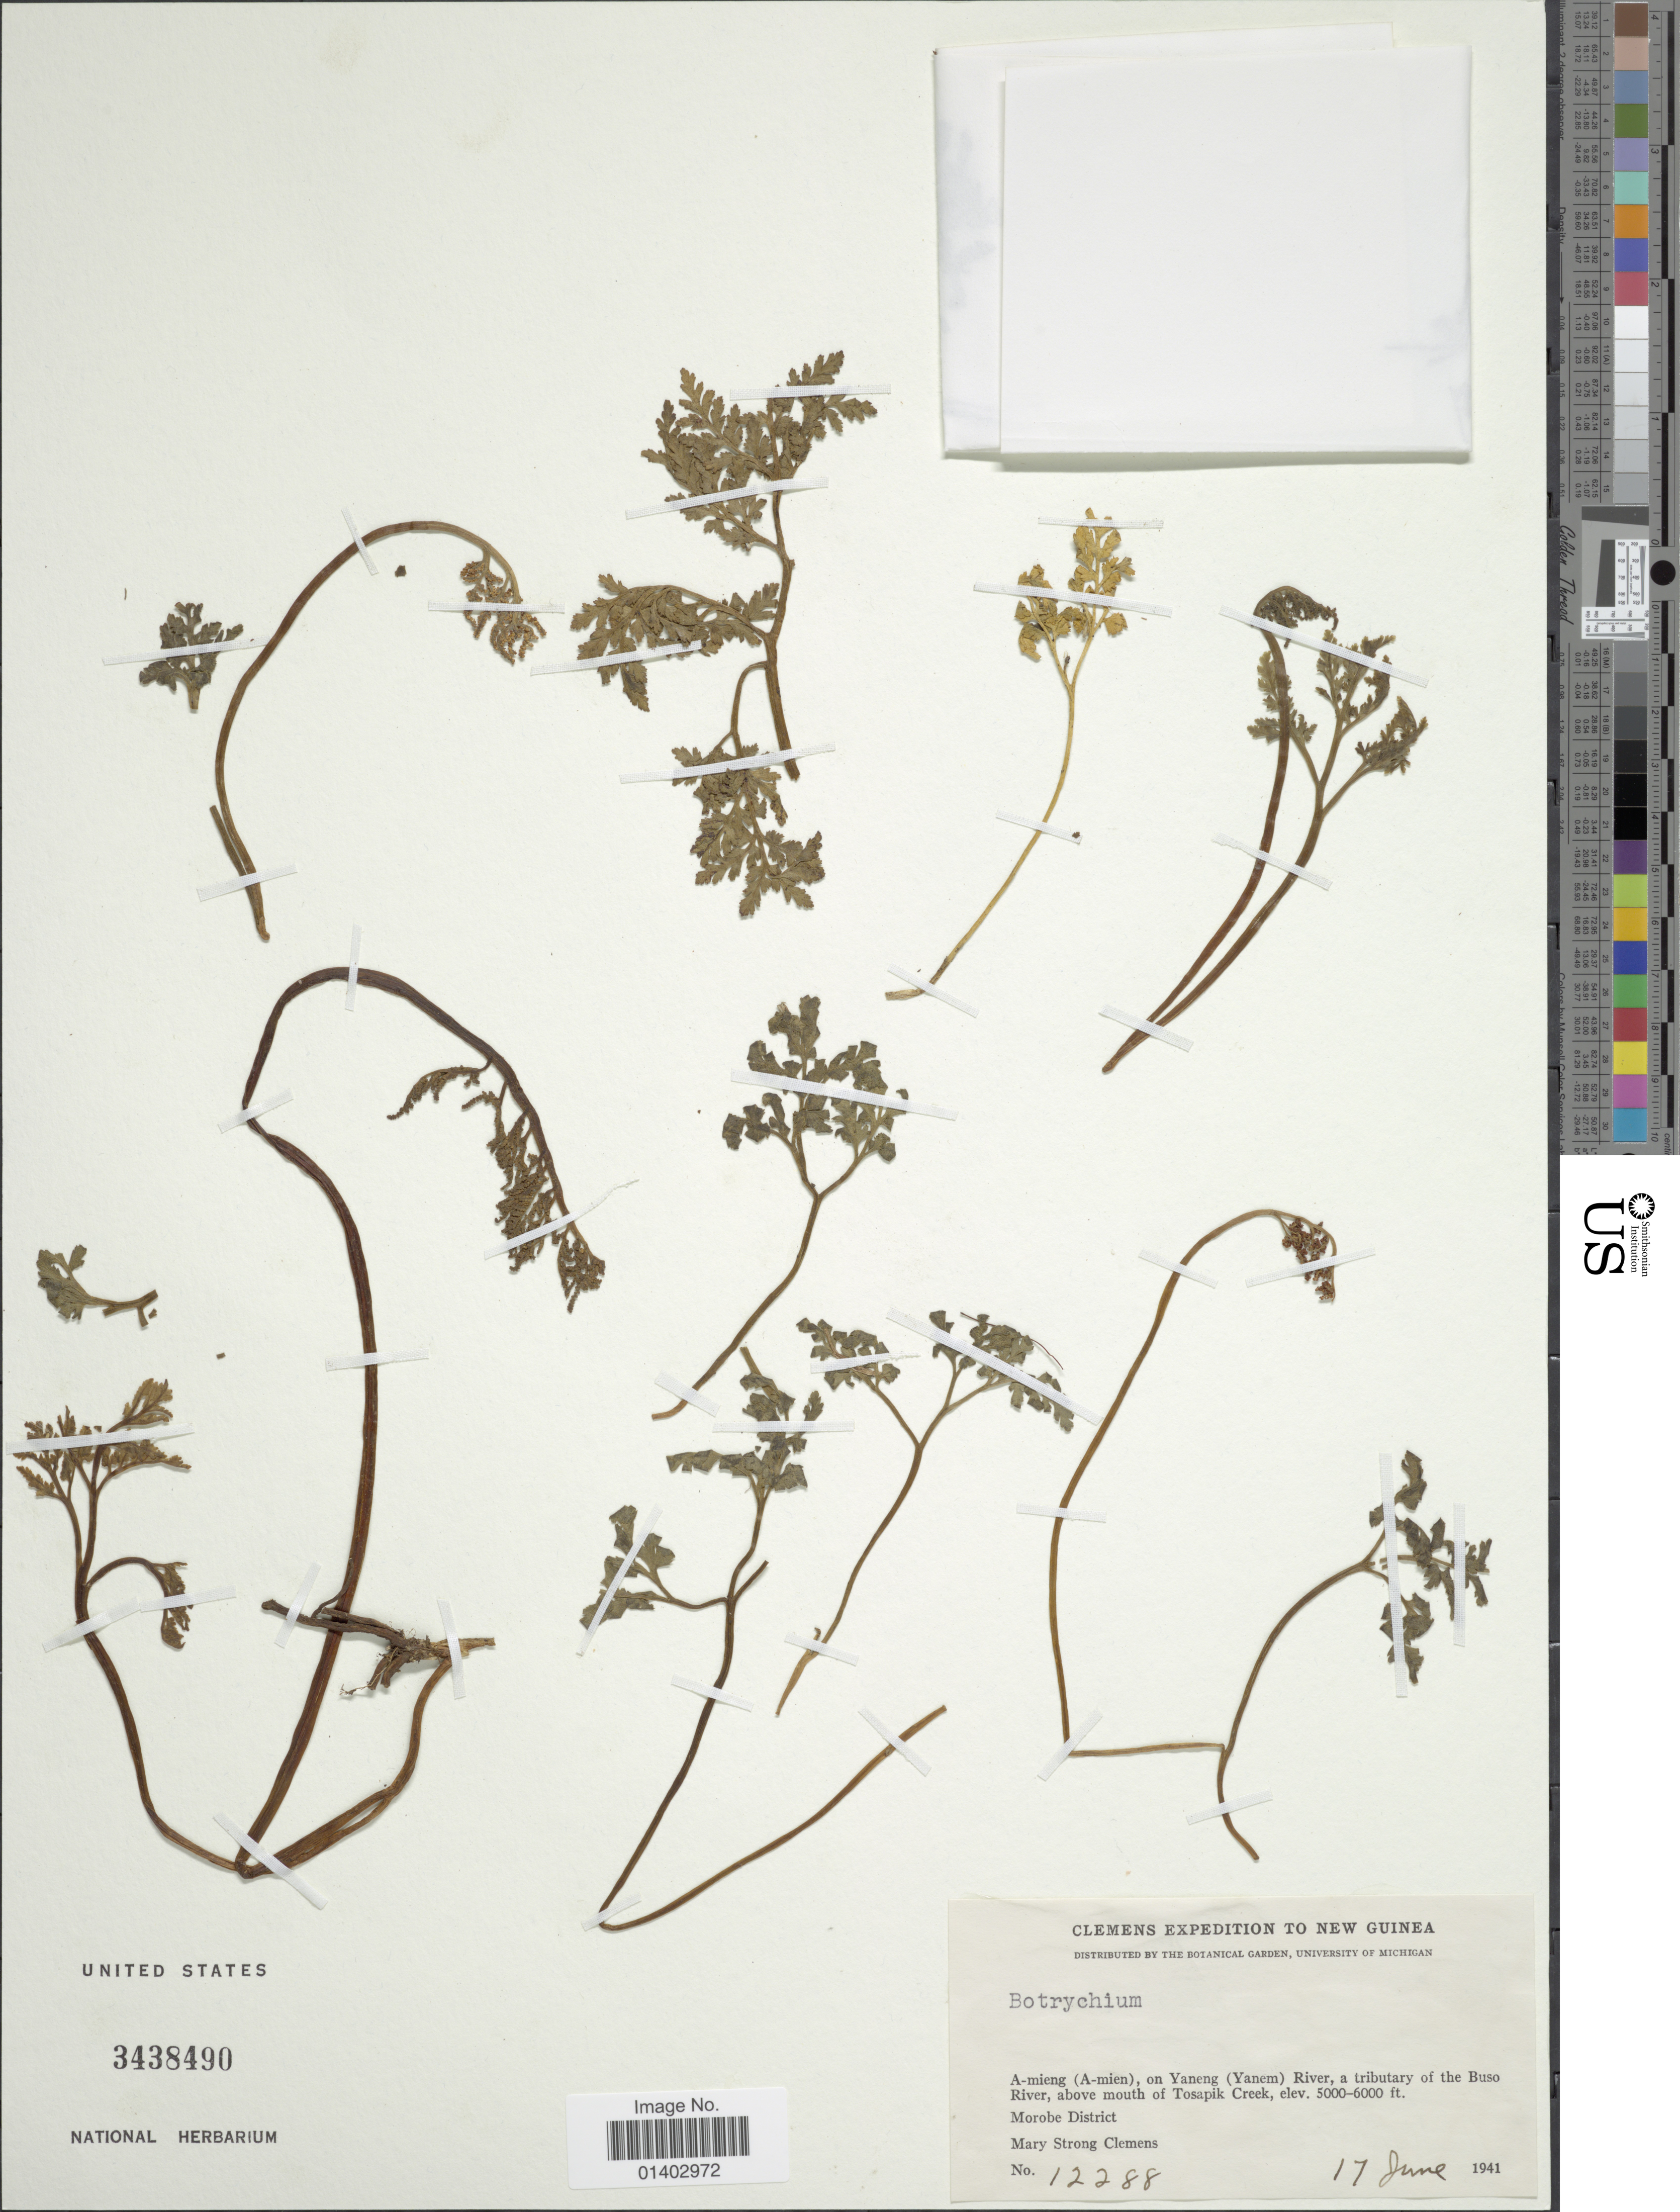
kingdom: Plantae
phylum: Tracheophyta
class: Polypodiopsida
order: Ophioglossales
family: Ophioglossaceae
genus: Botrychium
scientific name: Botrychium sp.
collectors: M. S. Clemens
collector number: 12288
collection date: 1941-06-17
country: Papua New Guinea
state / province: Morobe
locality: A-mieng (A-mien), on Yaneng (Yanem) River, a tributary of the Buso River, above mouth of Tosapik Creek, Morobe District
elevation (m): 1524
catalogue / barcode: US 3438490